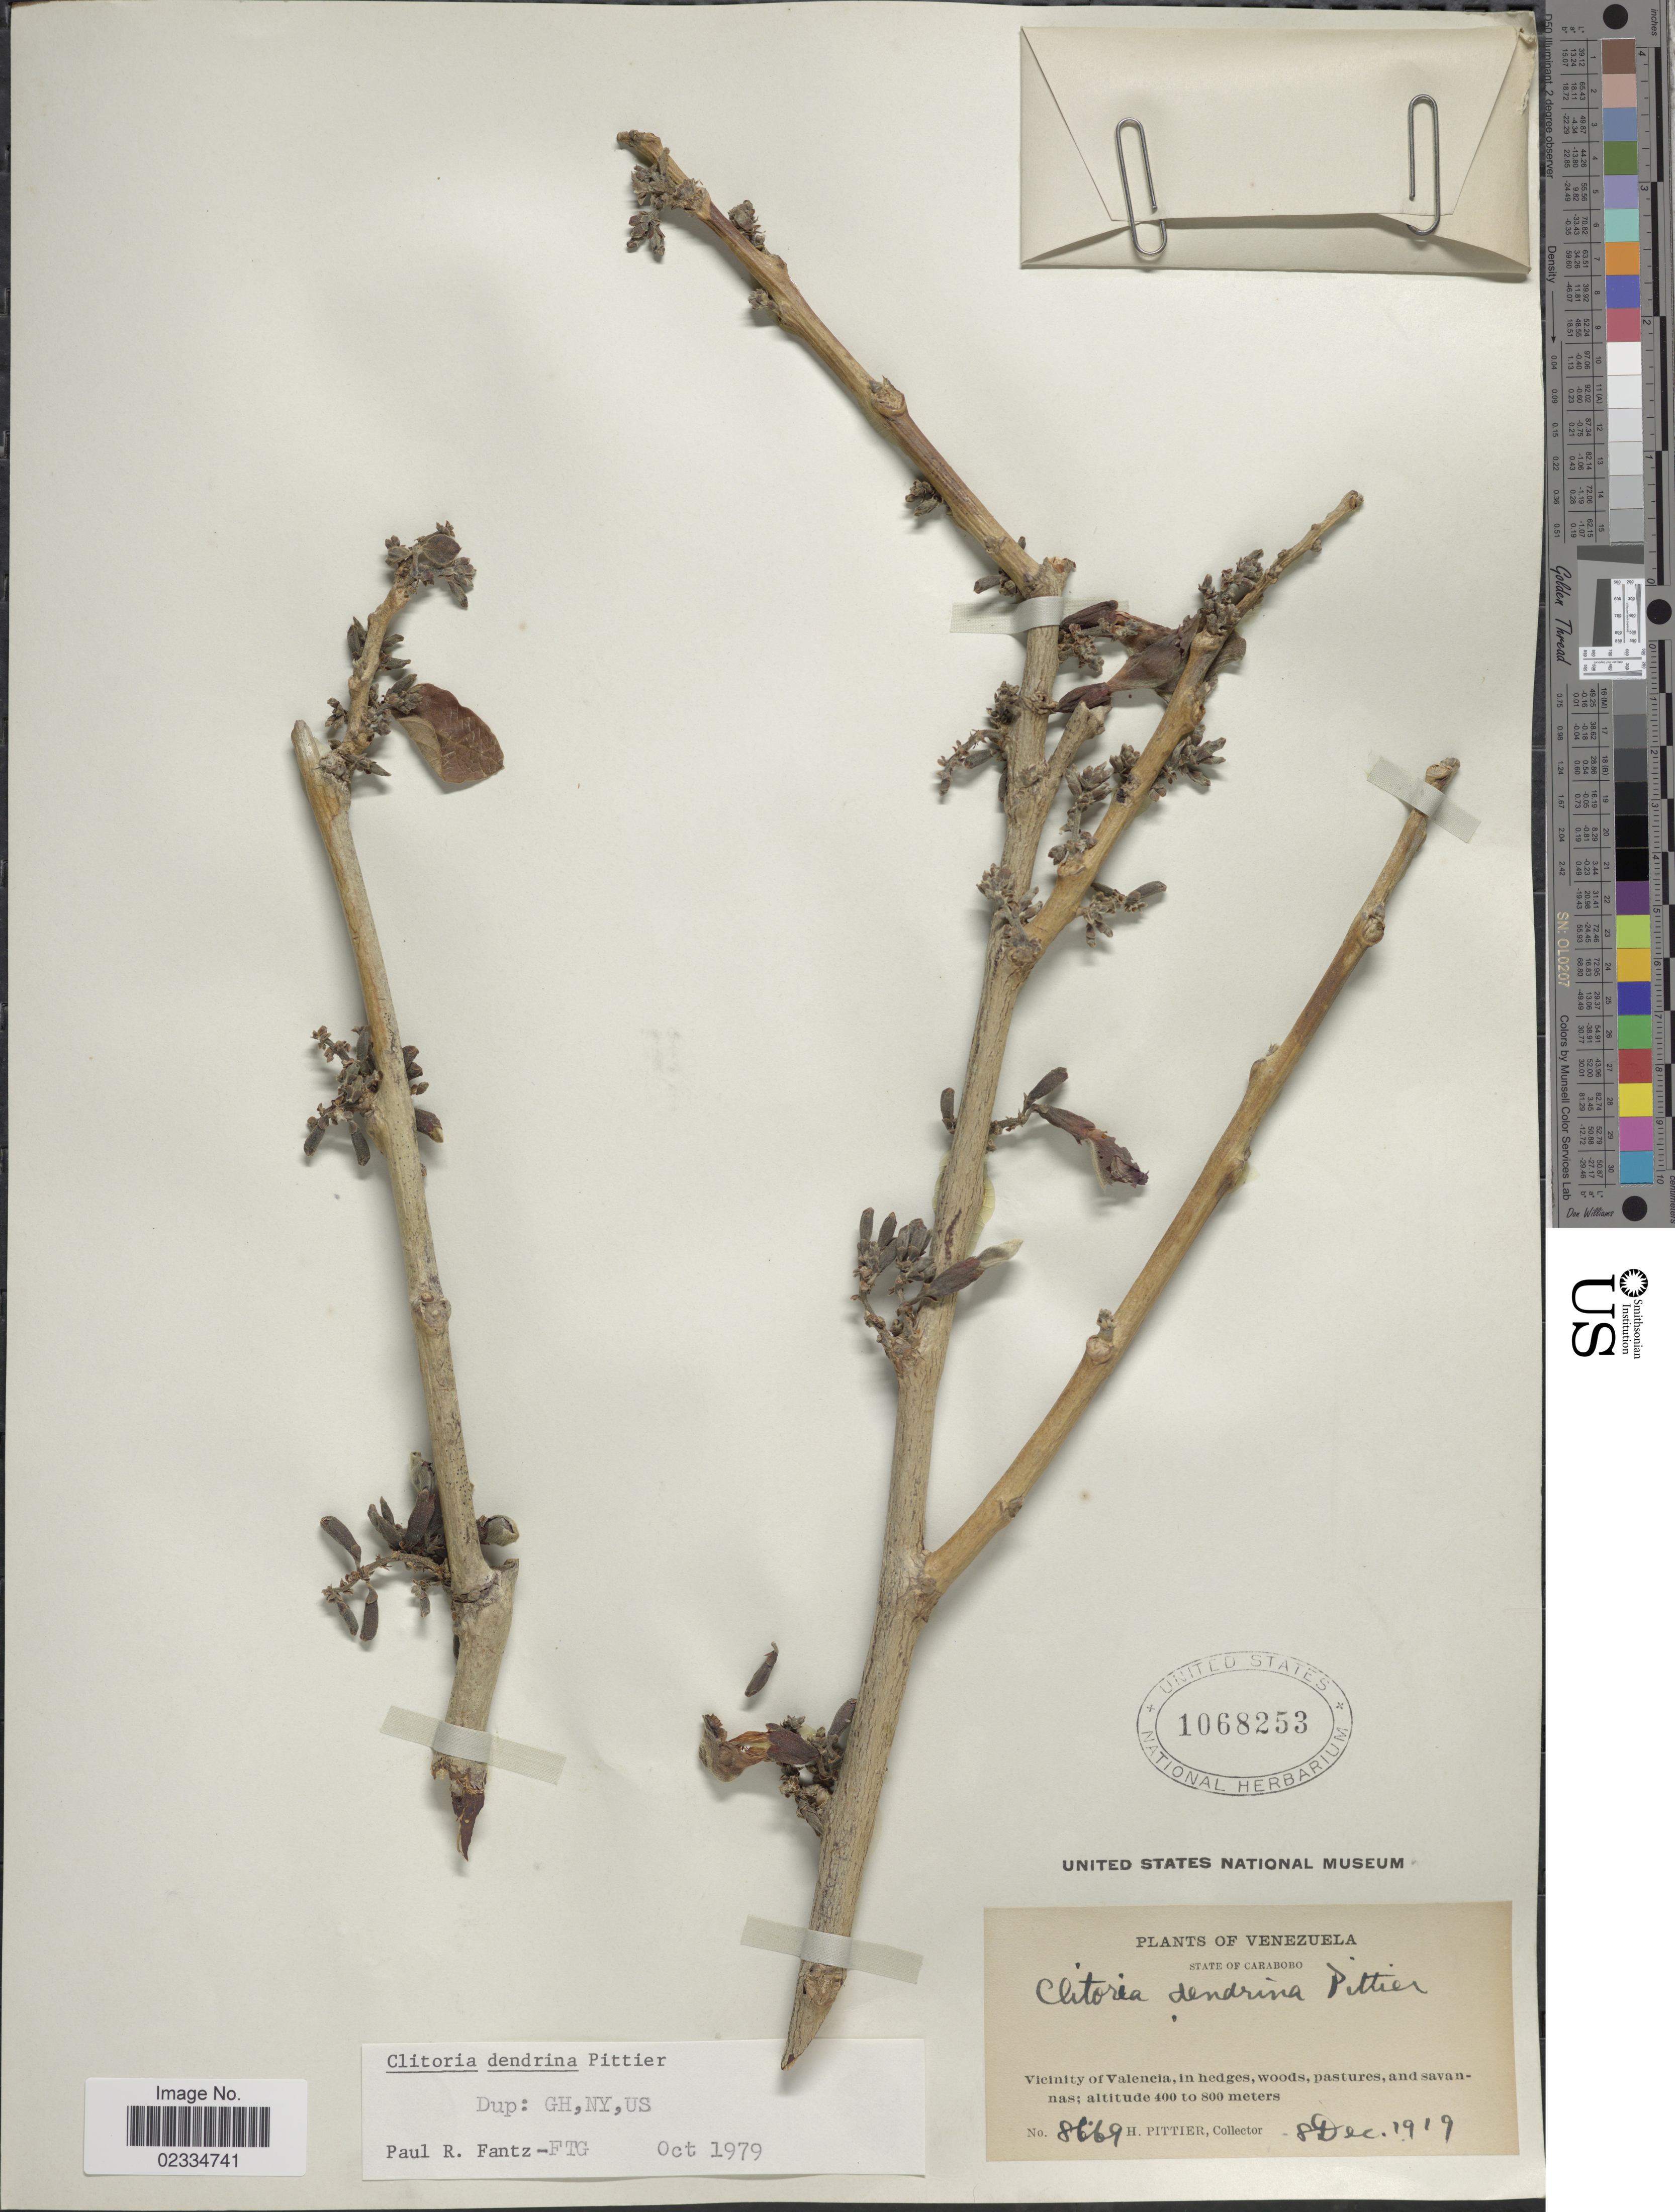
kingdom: Plantae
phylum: Tracheophyta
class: Magnoliopsida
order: Fabales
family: Fabaceae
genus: Clitoria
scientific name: Clitoria dendrina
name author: Pittier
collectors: H. F. Pittier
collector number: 8669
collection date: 1919-12-08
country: Venezuela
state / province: Carabobo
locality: Vicinity of Valencia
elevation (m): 400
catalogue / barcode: US 1068253